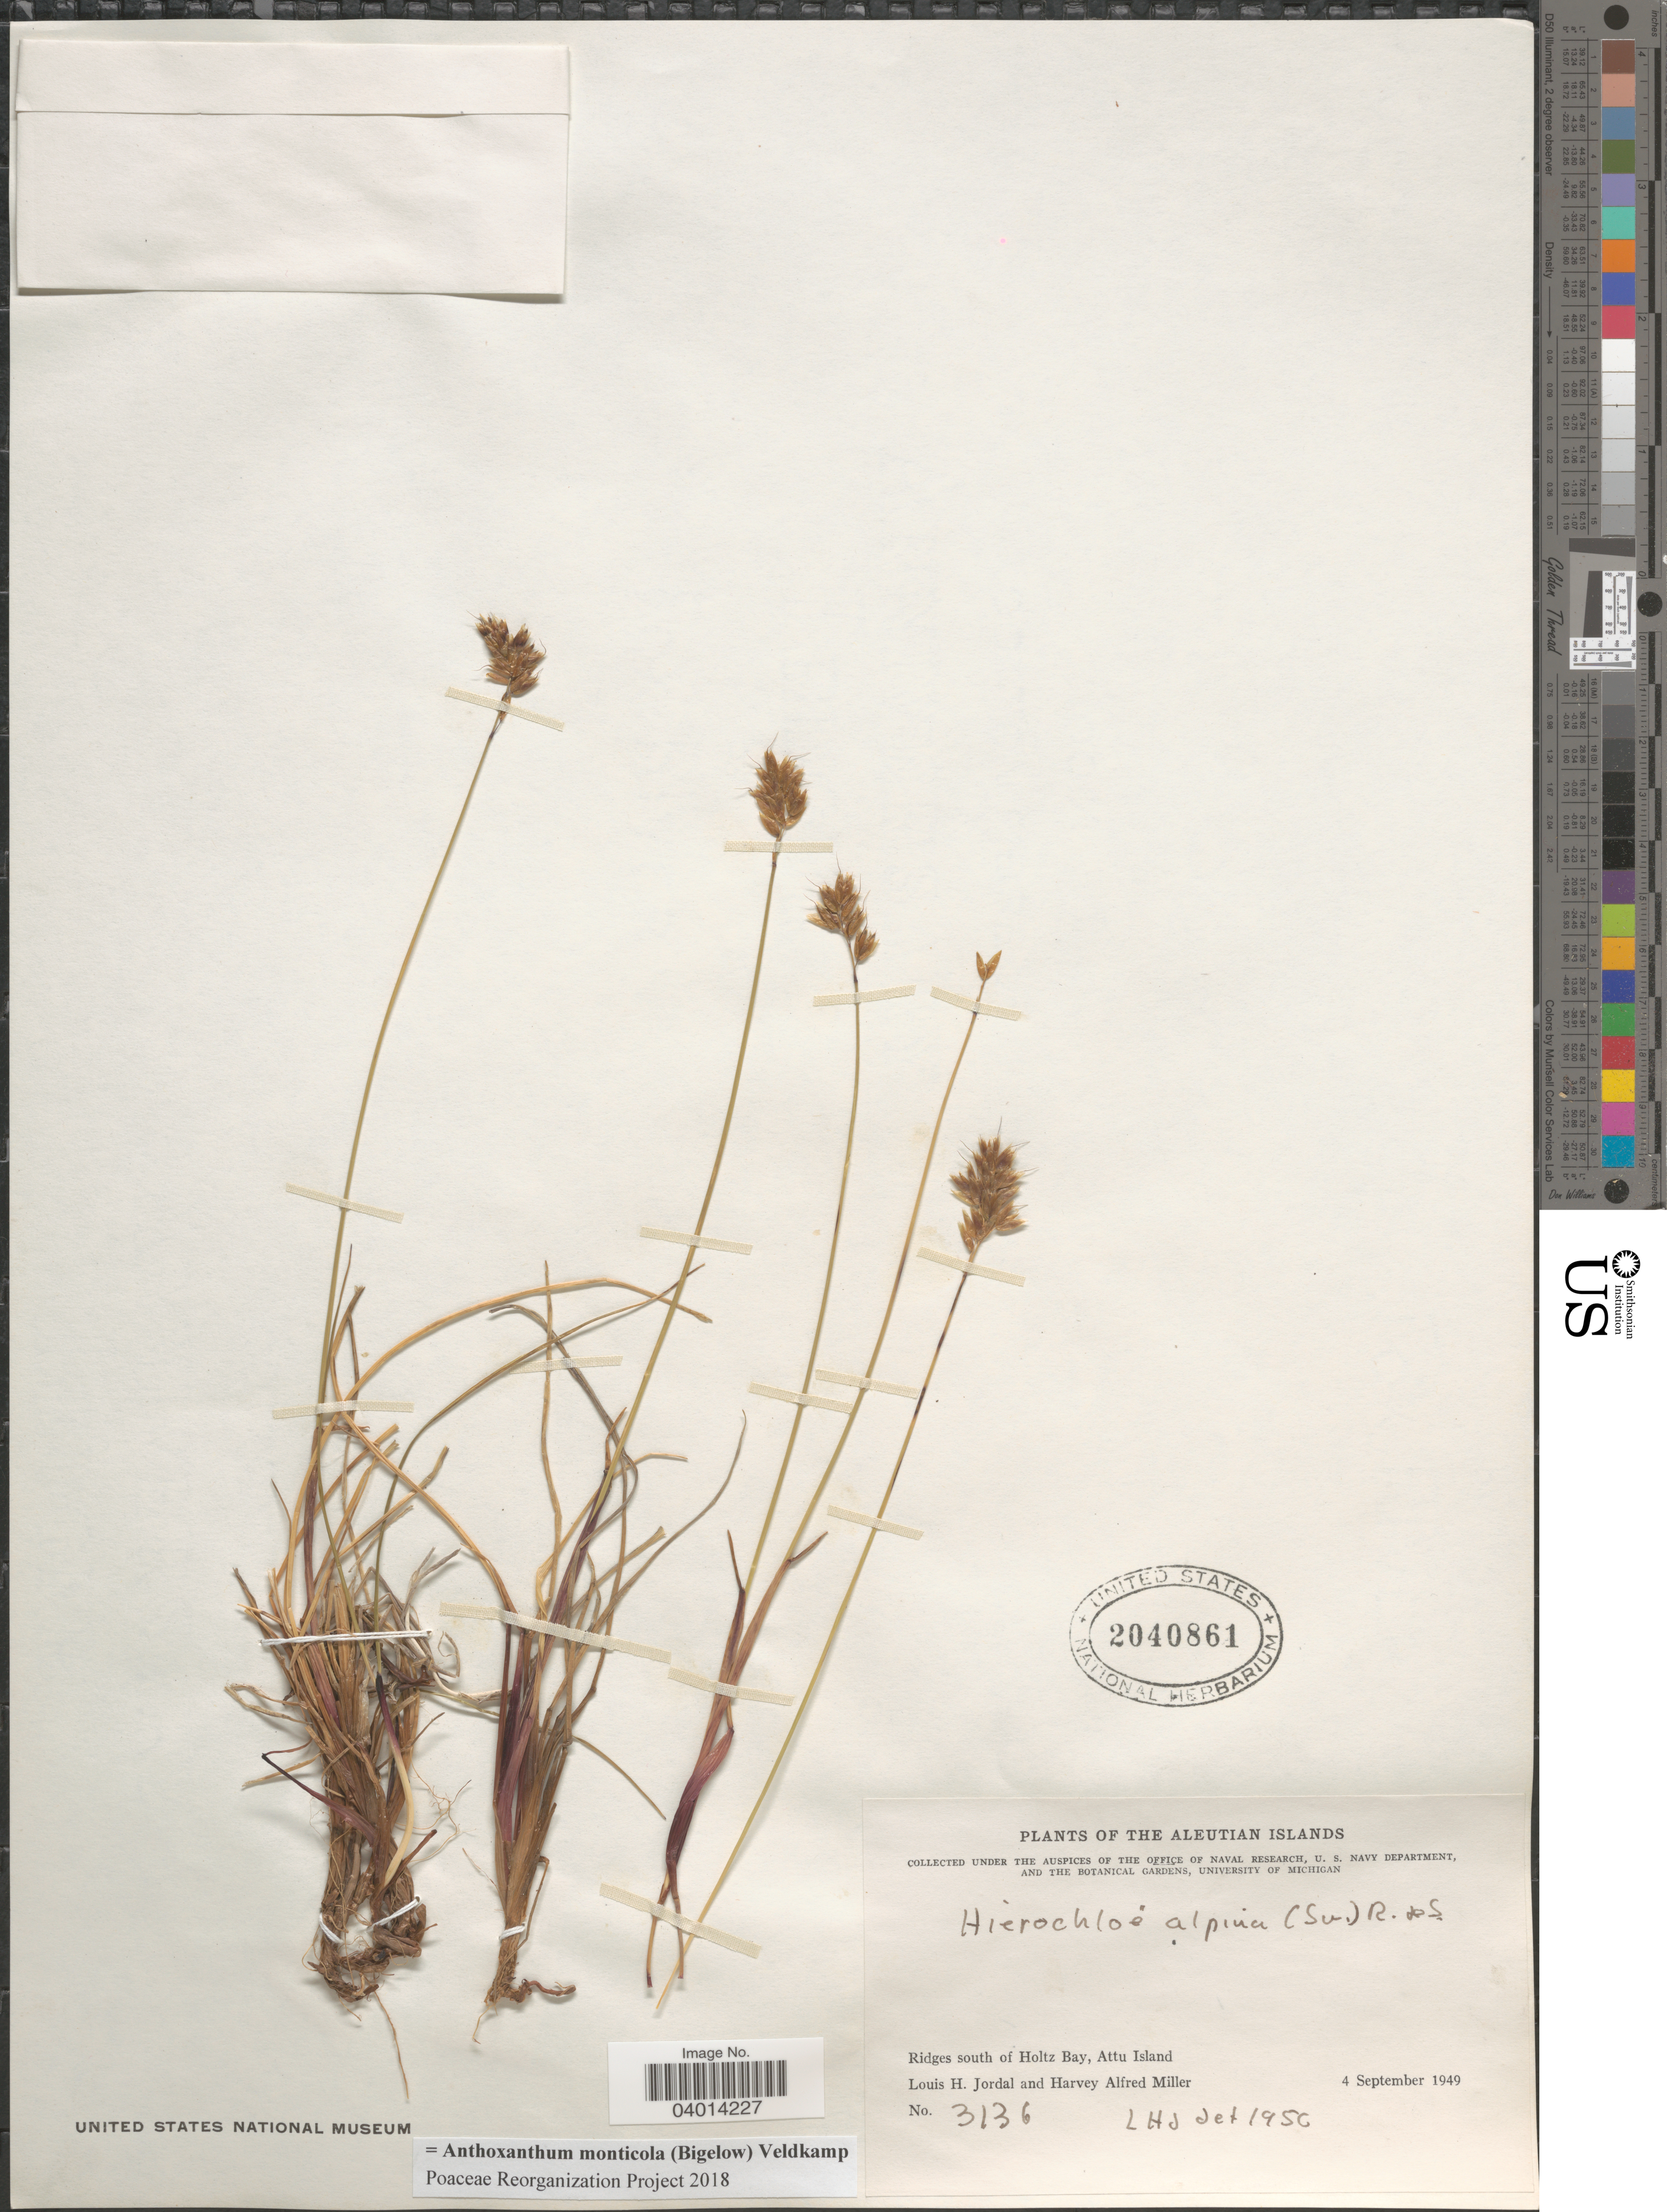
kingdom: Plantae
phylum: Tracheophyta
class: Liliopsida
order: Poales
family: Poaceae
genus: Anthoxanthum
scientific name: Anthoxanthum monticola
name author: (Bigelow) Veldkamp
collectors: L. Jordal & H. A. Miller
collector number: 3136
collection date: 1949-09-04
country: United States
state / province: Alaska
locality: Aleutian Islands. Ridges south of Holtz Bay, Attu Island.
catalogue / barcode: US 2040861